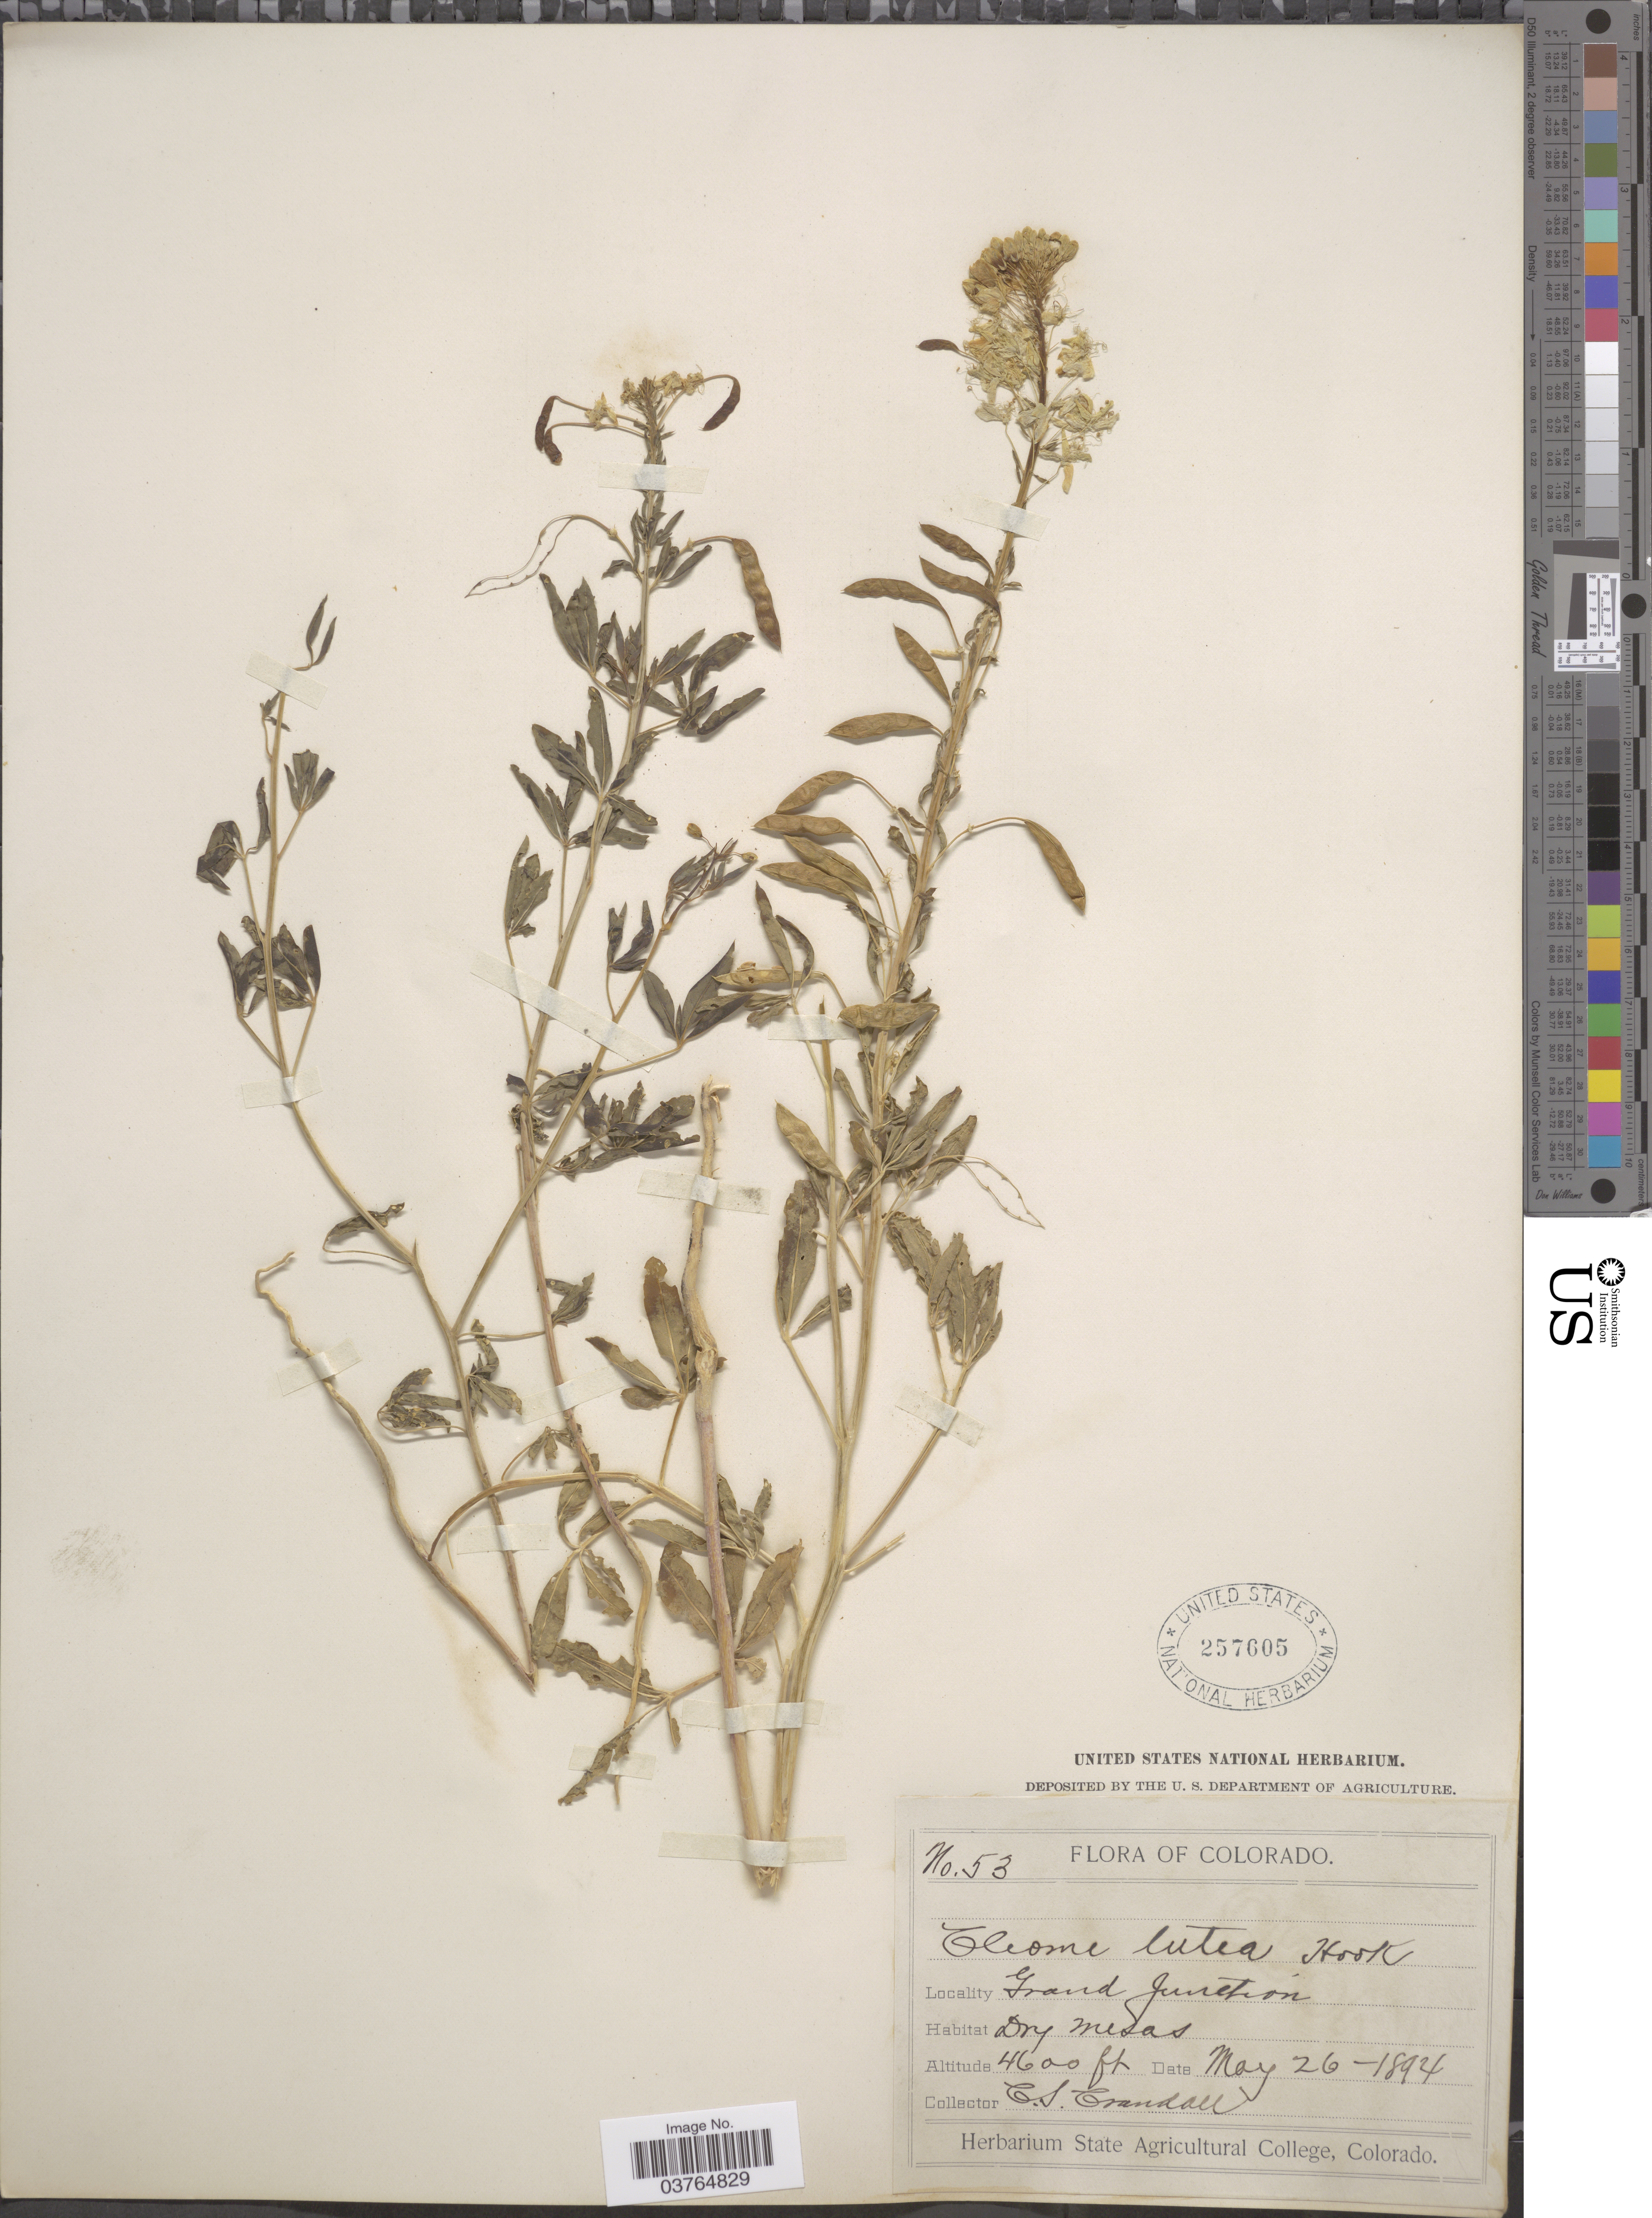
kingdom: Plantae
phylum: Tracheophyta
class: Magnoliopsida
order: Brassicales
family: Cleomaceae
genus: Cleomella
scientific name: Cleomella lutea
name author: (Hook.) Roalson & J.C. Hall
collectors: C. Crandall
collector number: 53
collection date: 1894-05-26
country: United States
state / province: Colorado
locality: Grand Junction.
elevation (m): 1402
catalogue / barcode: US 257605